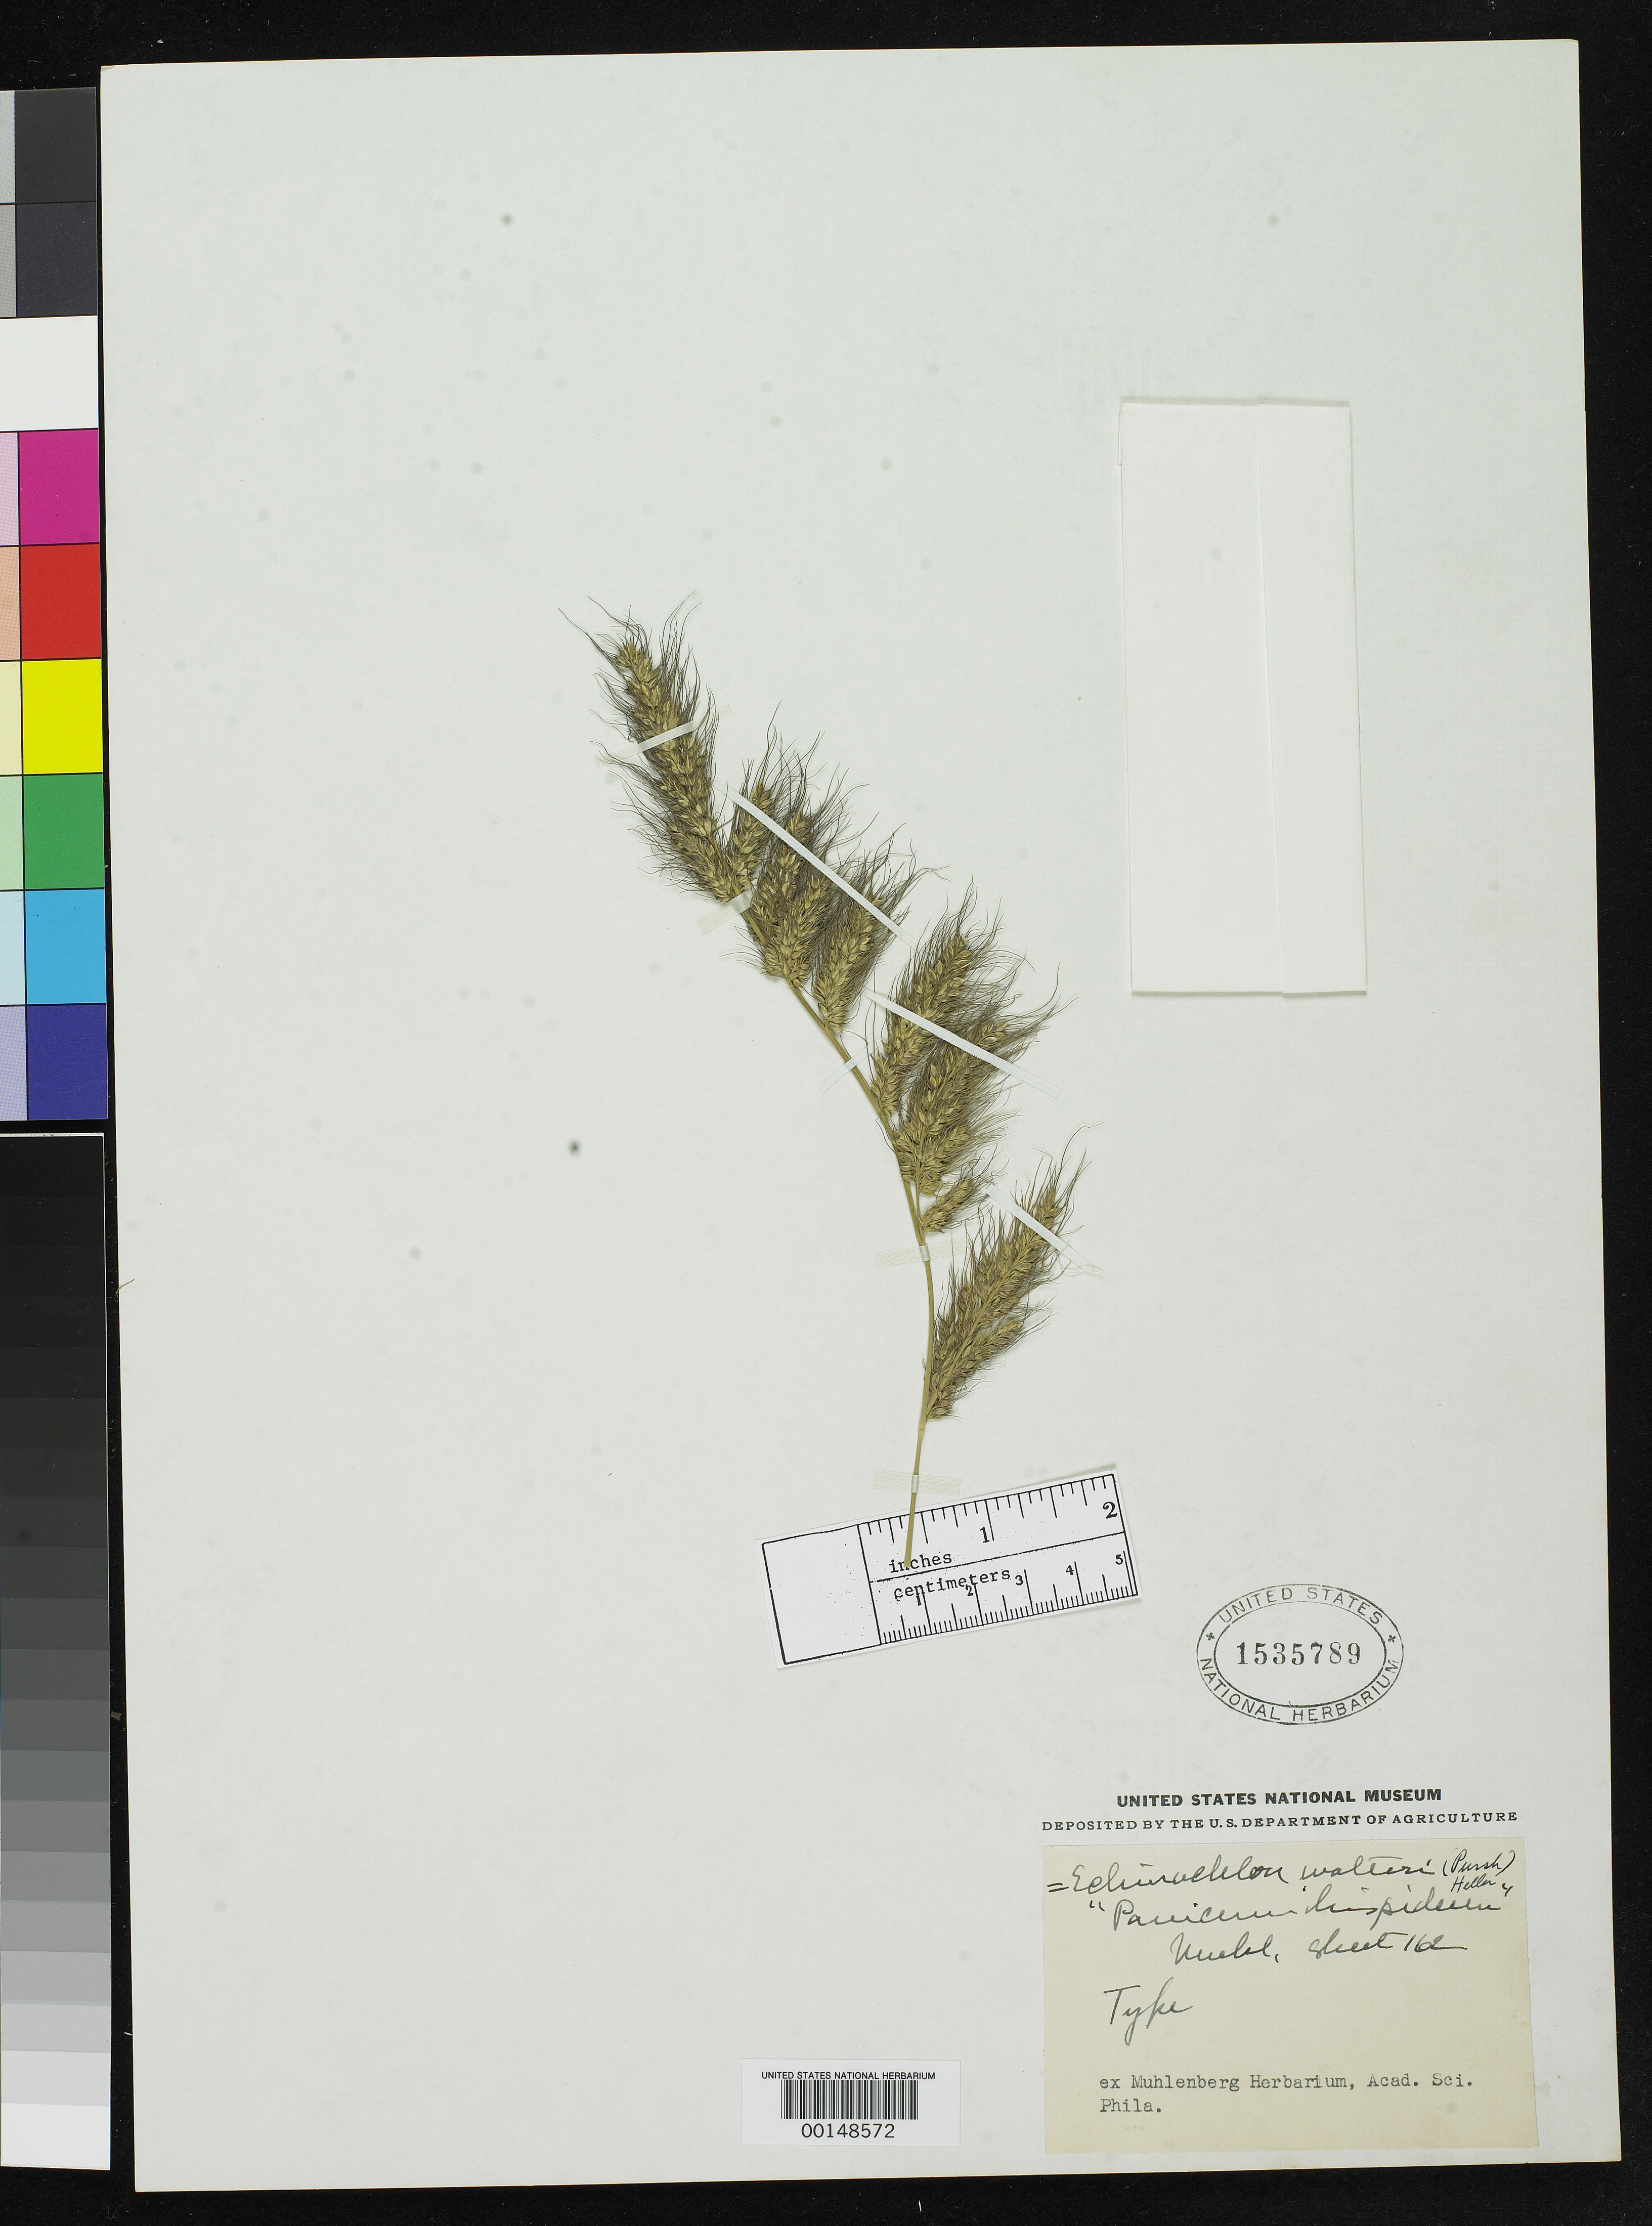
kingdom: Plantae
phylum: Tracheophyta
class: Liliopsida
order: Poales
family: Poaceae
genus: Panicum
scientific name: Panicum hispidum H.L. Muhl., nom. illeg.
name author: Muhl.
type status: Isotype Fragment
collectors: H. Muhlenberg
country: United States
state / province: Carolina / Delaware / New York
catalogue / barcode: US 1535789